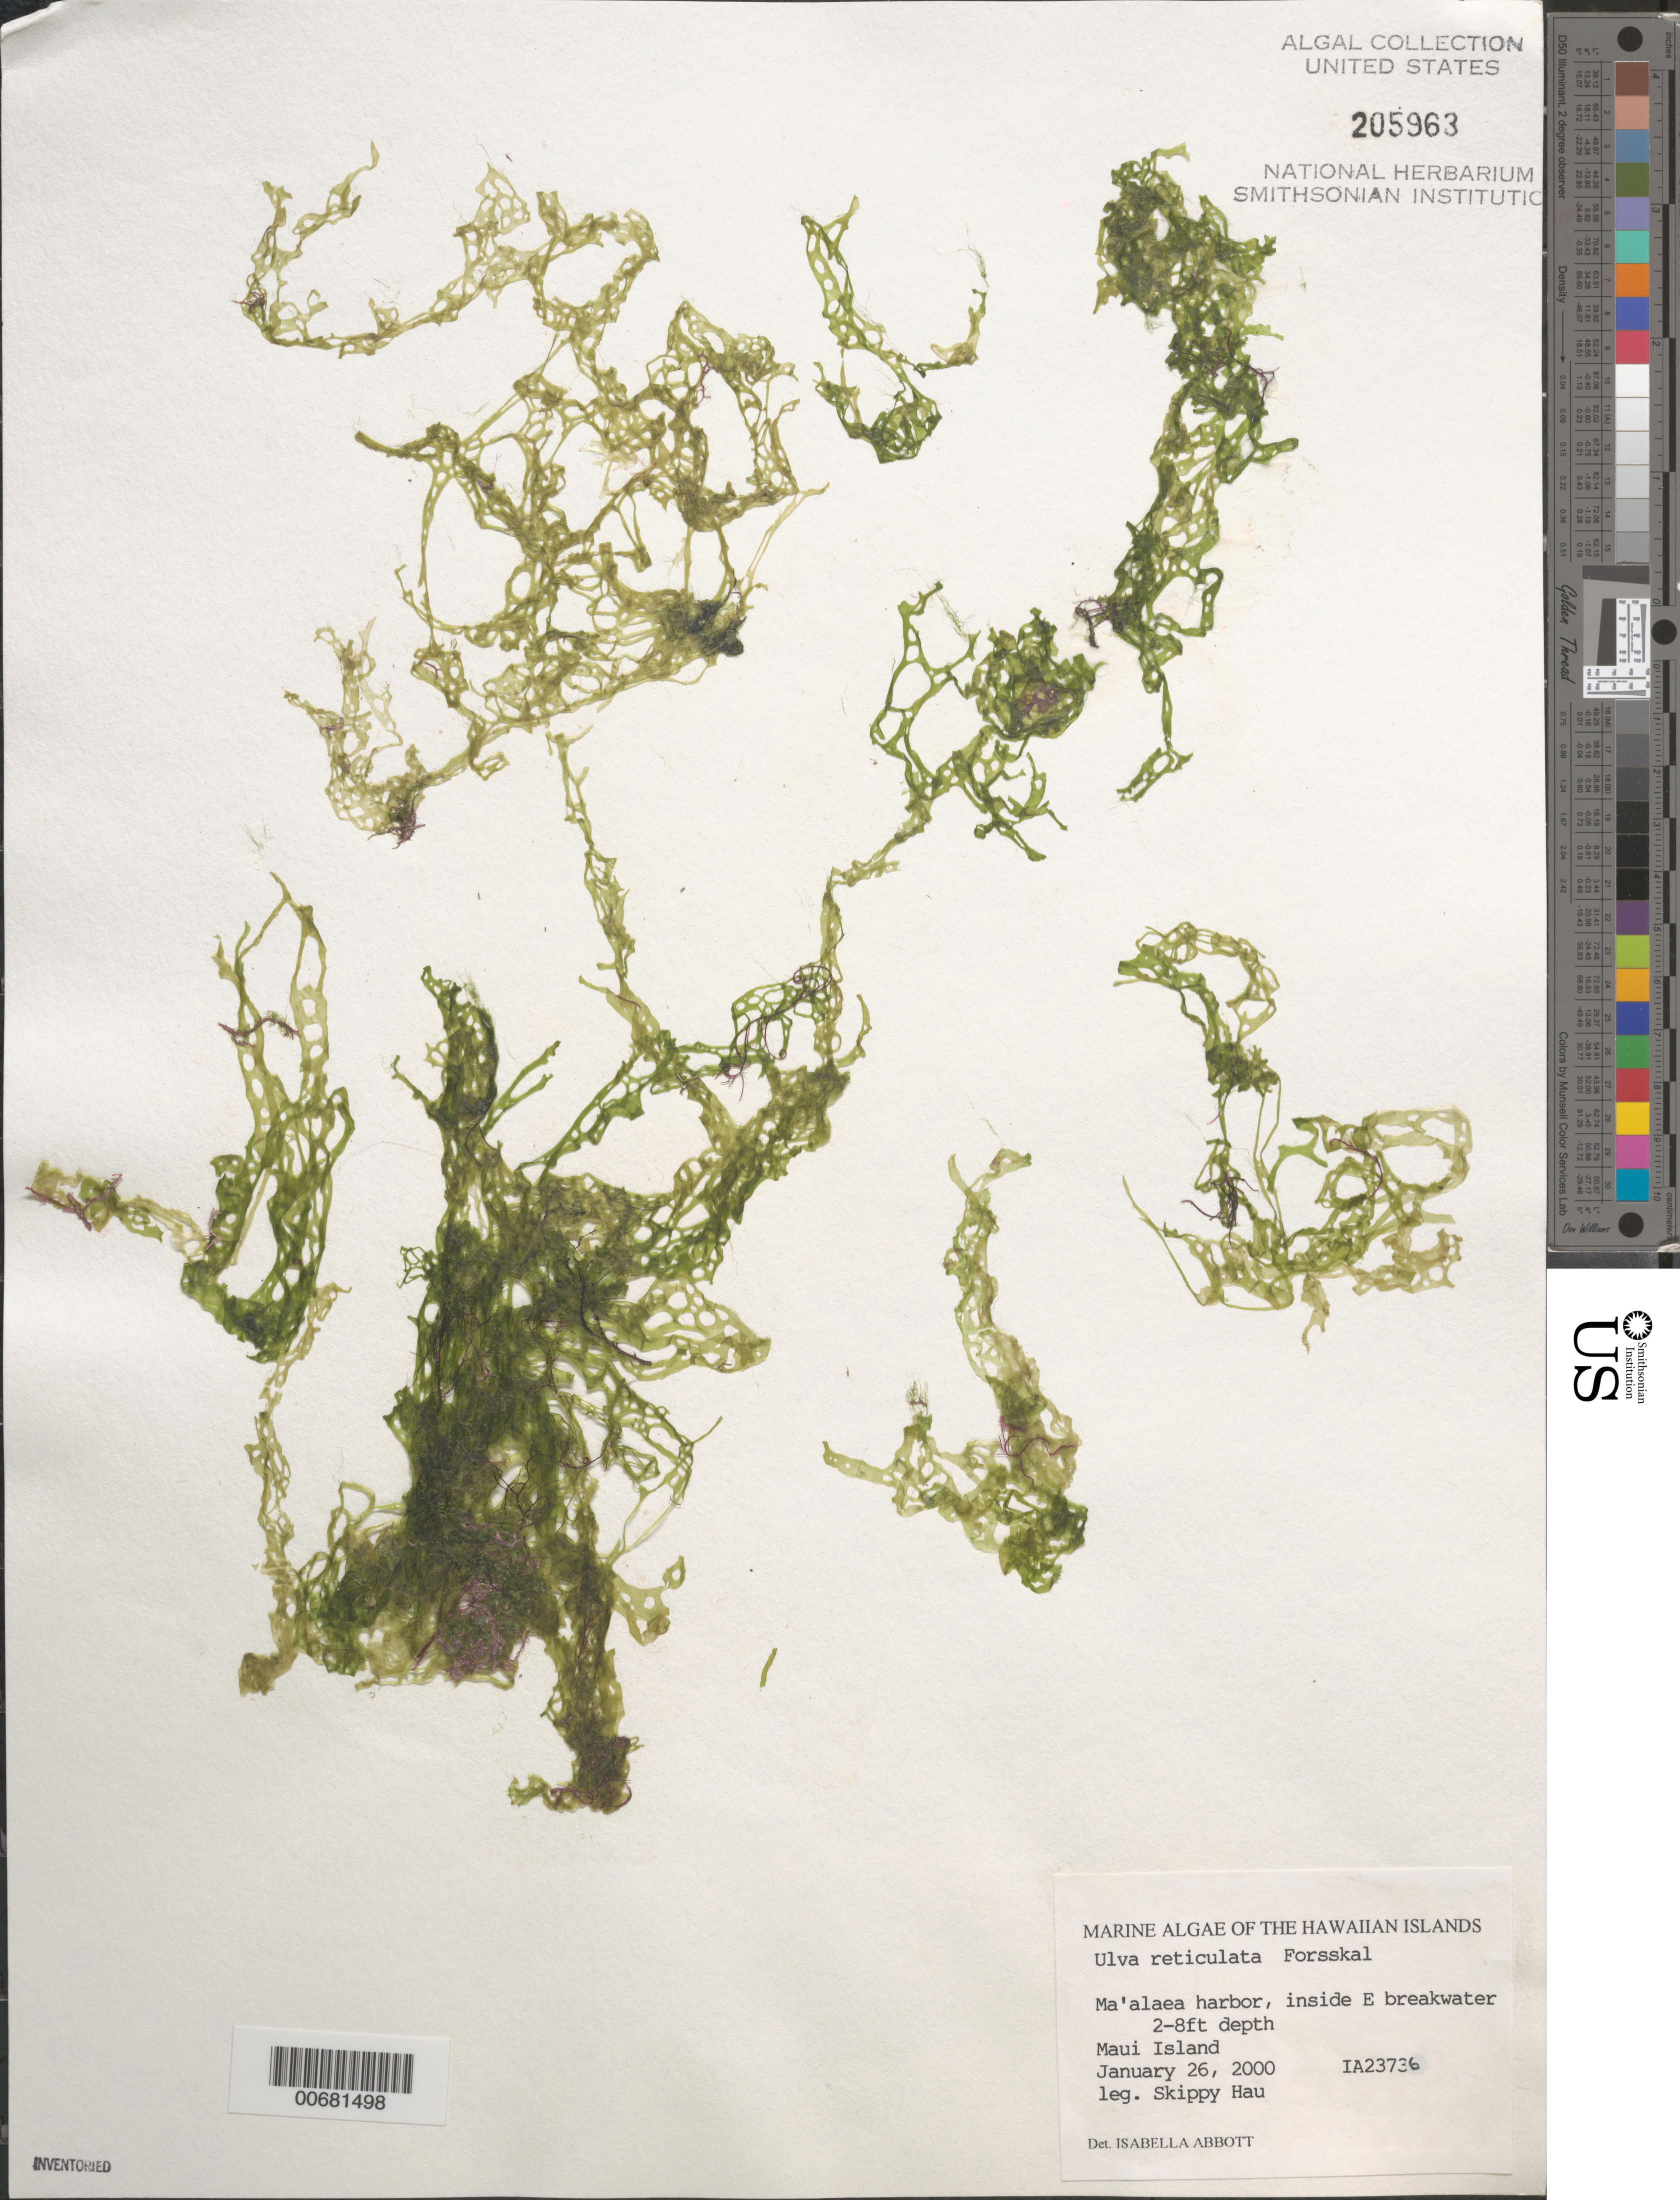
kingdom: Plantae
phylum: Chlorophyta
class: Ulvophyceae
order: Ulvales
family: Ulvaceae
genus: Ulva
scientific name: Ulva reticulata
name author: Forssk.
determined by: Abbott, Isabella A.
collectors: S. Hau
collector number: IAA 23736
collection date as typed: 26 Jan 2000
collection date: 2000-01-26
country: United States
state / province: Hawaii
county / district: Maui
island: Maui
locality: Ma'alaea Harbor, inside east breakwater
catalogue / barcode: US 205963